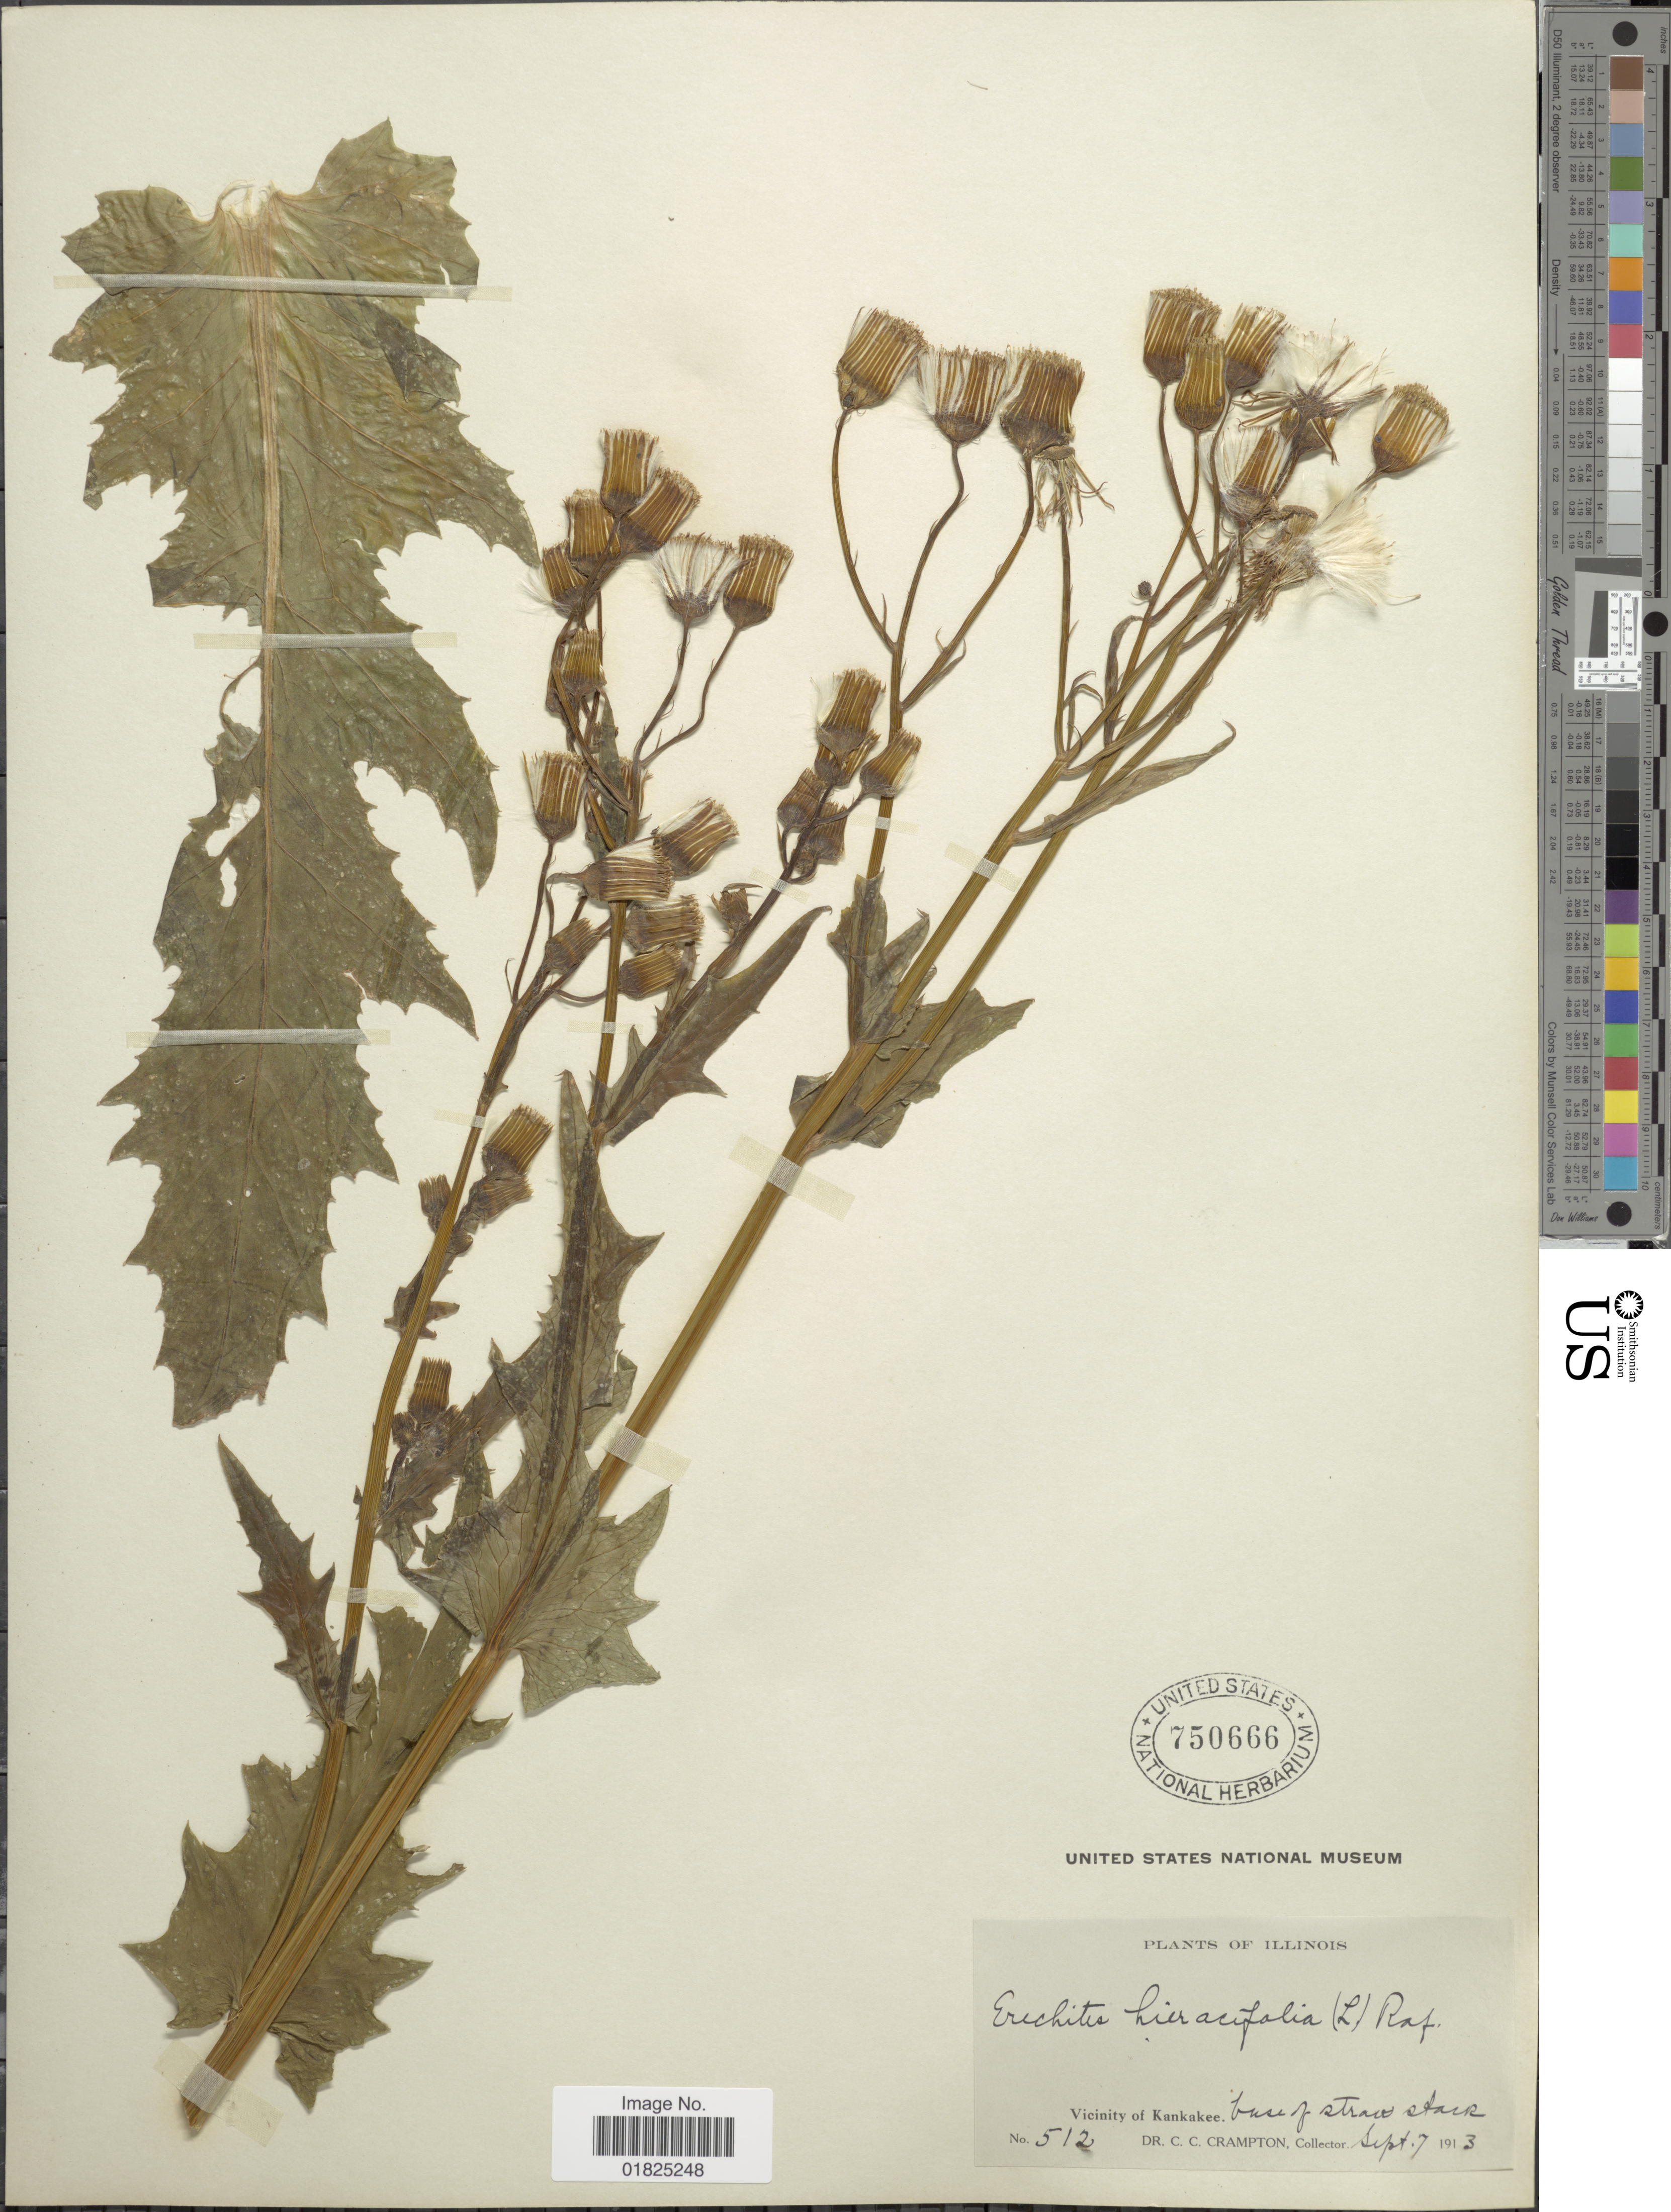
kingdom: Plantae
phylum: Tracheophyta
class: Magnoliopsida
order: Asterales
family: Asteraceae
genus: Erechtites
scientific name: Erechtites hieraciifolius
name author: (L.) Raf. ex DC.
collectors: C. Crampton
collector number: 512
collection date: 1913-09-07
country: United States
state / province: Illinois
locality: Vicinity of Kankakee, base of straw stair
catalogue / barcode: US 750666